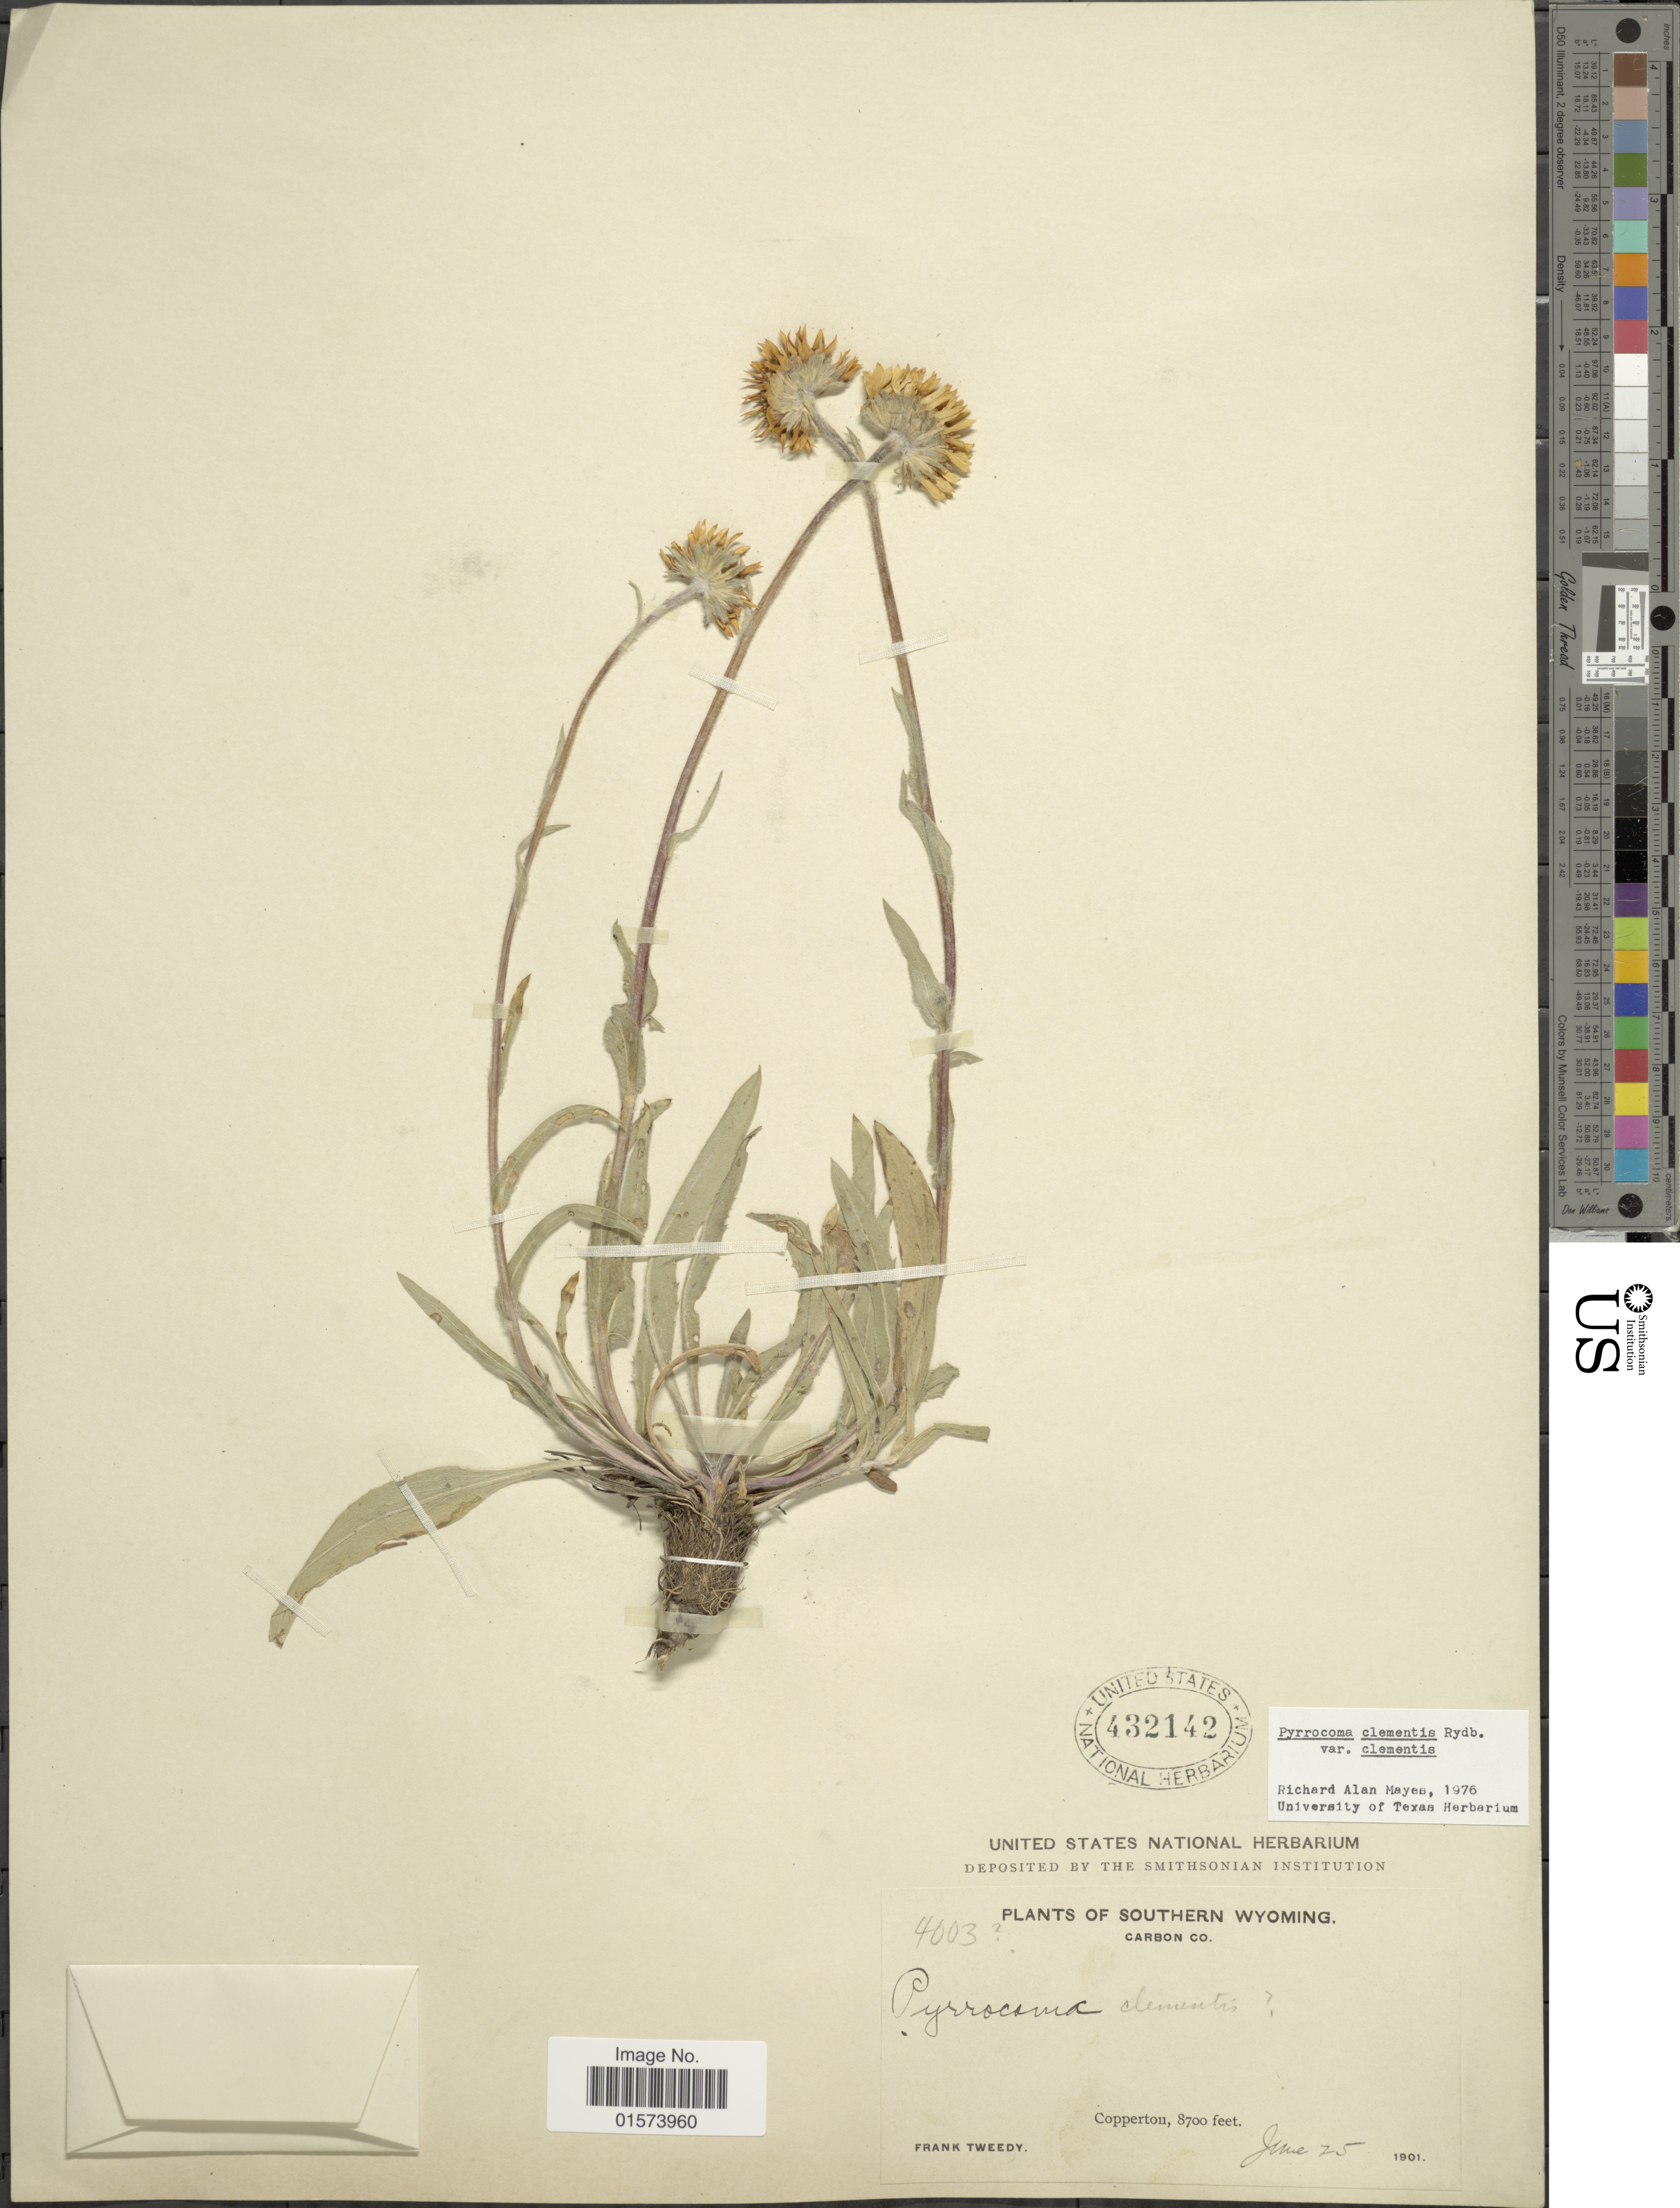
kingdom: Plantae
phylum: Tracheophyta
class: Magnoliopsida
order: Asterales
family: Asteraceae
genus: Pyrrocoma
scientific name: Pyrrocoma clementis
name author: Rydb.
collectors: F. Tweedy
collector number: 4003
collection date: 1901-06-25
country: United States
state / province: Wyoming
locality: Southern Wyoming, Carbon Co., Copperton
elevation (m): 2652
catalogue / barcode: US 432142